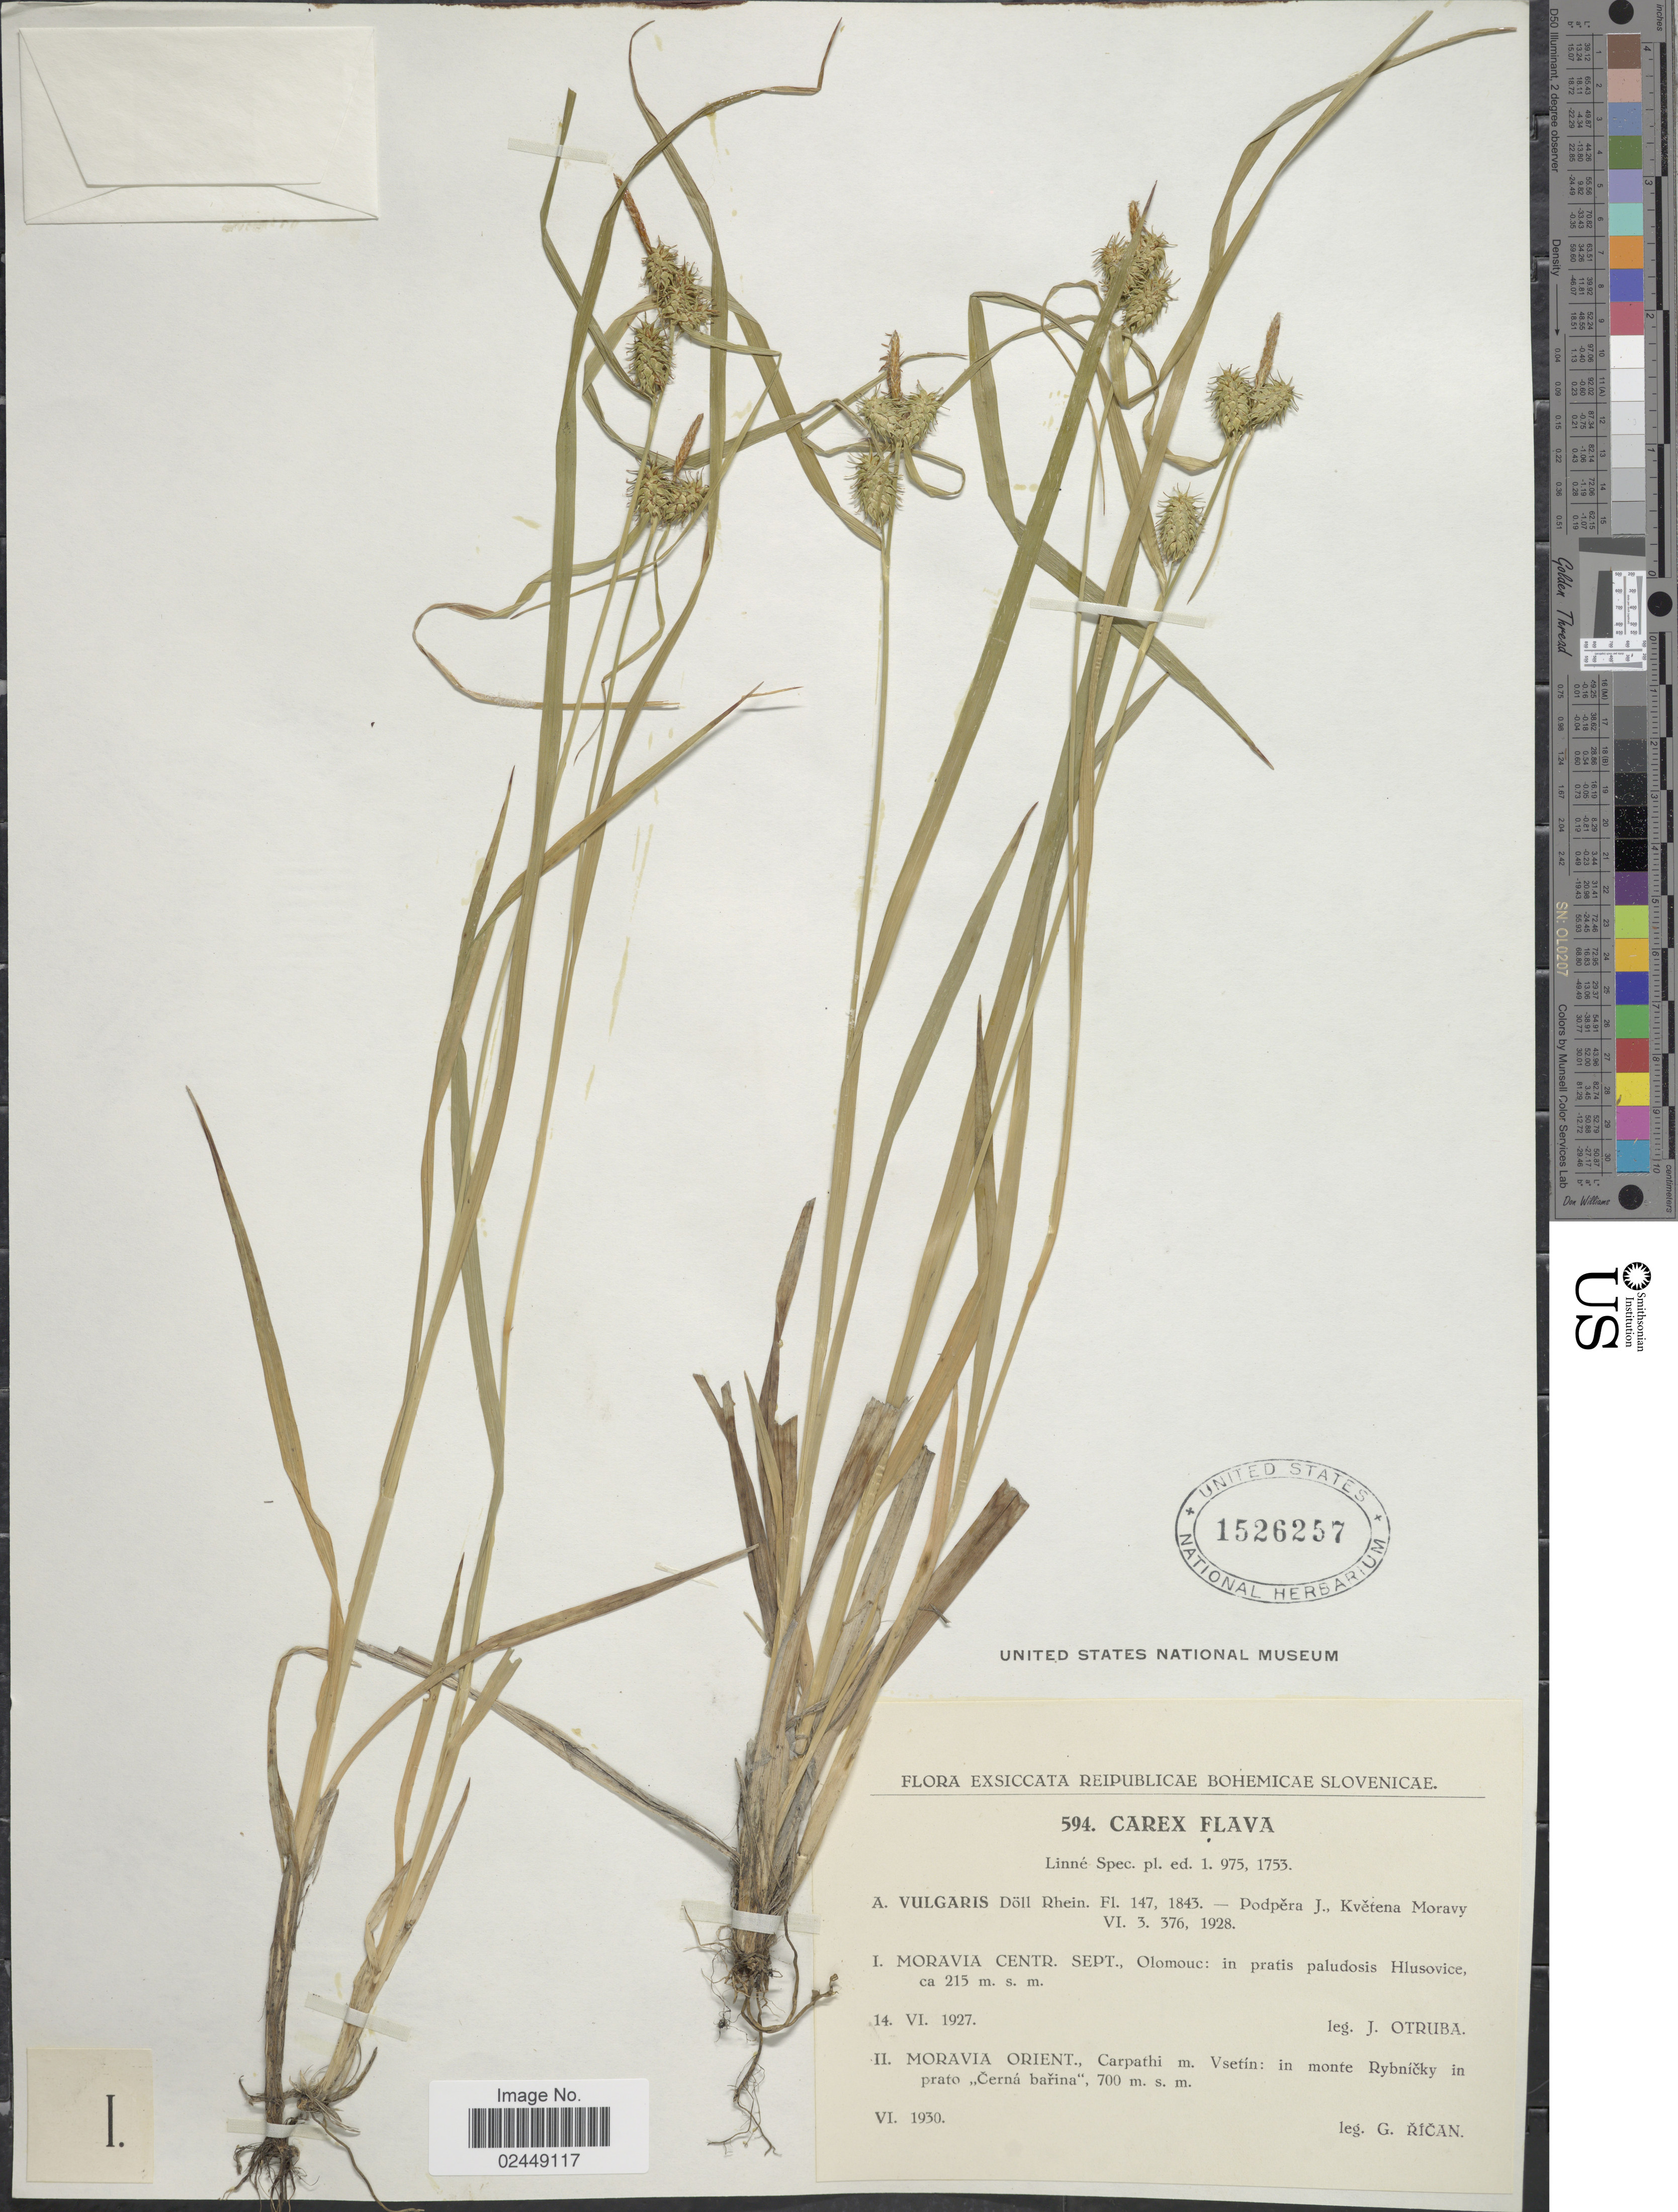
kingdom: Plantae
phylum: Tracheophyta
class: Liliopsida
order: Poales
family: Cyperaceae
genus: Carex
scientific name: Carex flava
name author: L.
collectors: J. Otruba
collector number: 594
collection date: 1927-06-14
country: Czechia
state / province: Olomouc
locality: Moravia Centr. Sept., Olomouc: in pratis paludosis Hlusovice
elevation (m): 215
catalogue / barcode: US 1526257